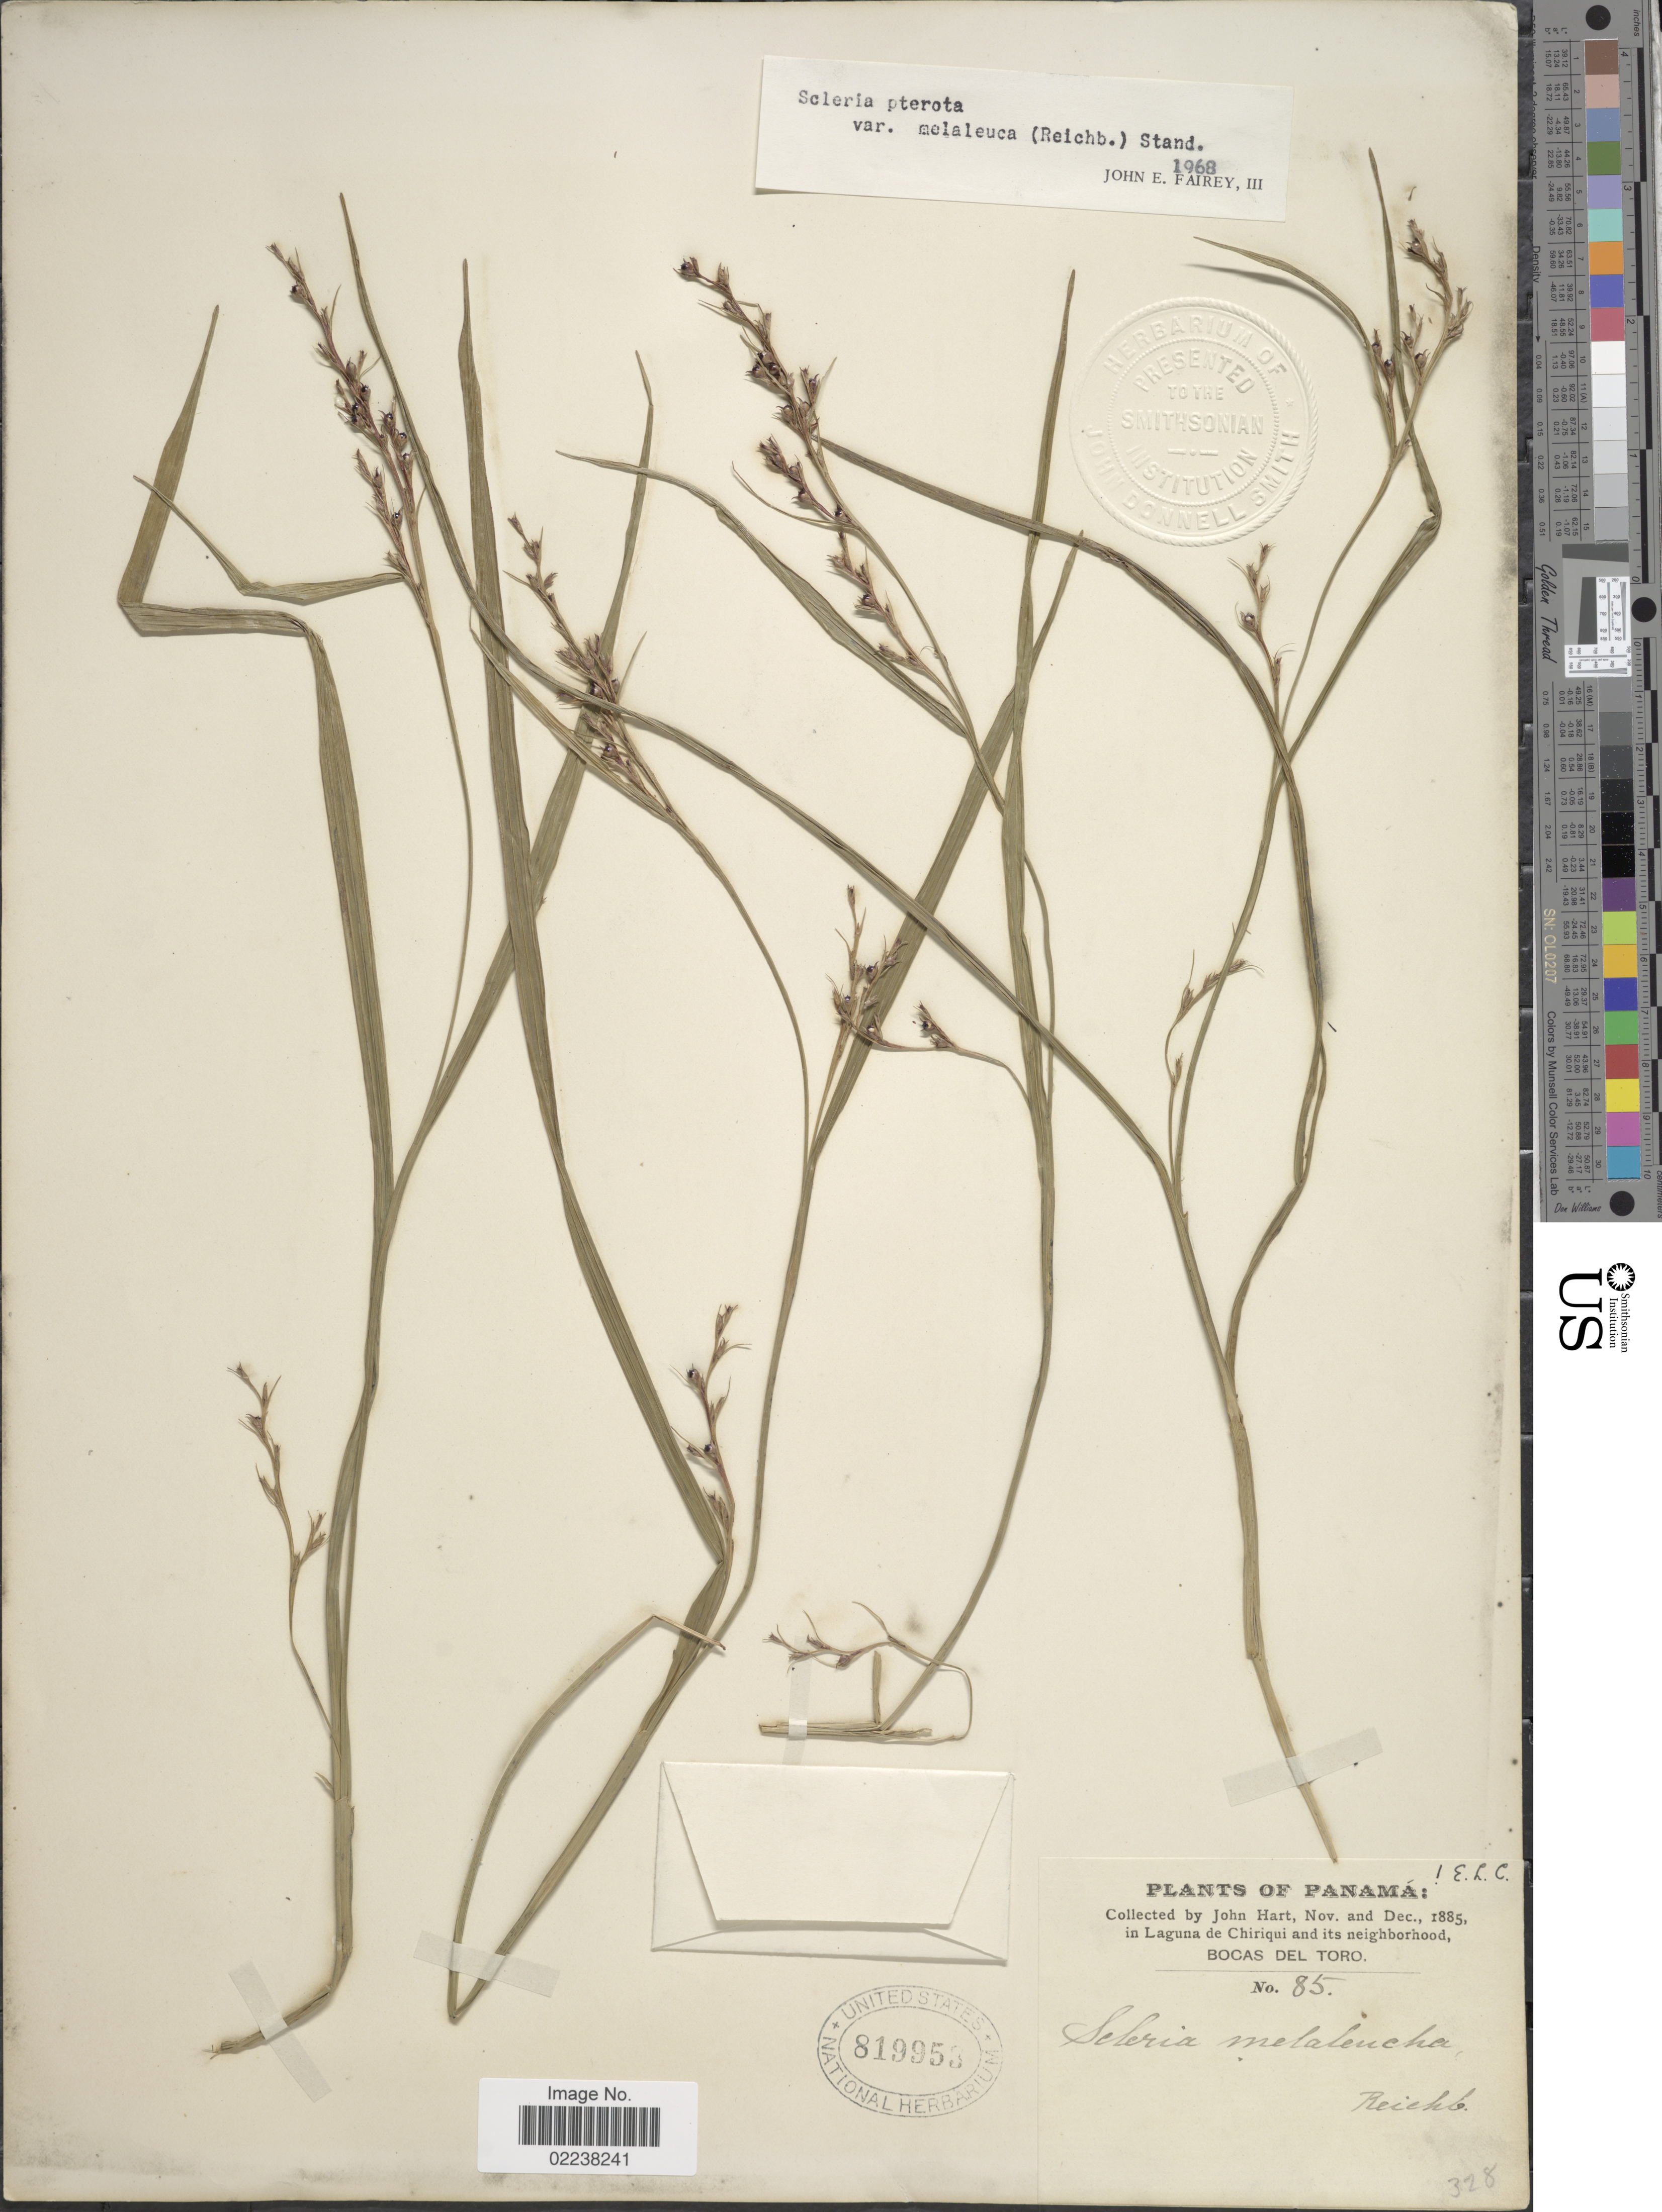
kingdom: Plantae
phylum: Tracheophyta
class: Liliopsida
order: Poales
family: Cyperaceae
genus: Scleria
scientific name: Scleria gaertneri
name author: Raddi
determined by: Strong, Mark T., (BOT), Smithsonian Institution - National Museum of Natural History (UNITED STATES)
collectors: J. H. Hart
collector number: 85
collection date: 1885-11/1885-12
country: Panama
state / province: Bocas del Toro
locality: In Laguna de Chiriqui and its neighborhood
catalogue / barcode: US 819953